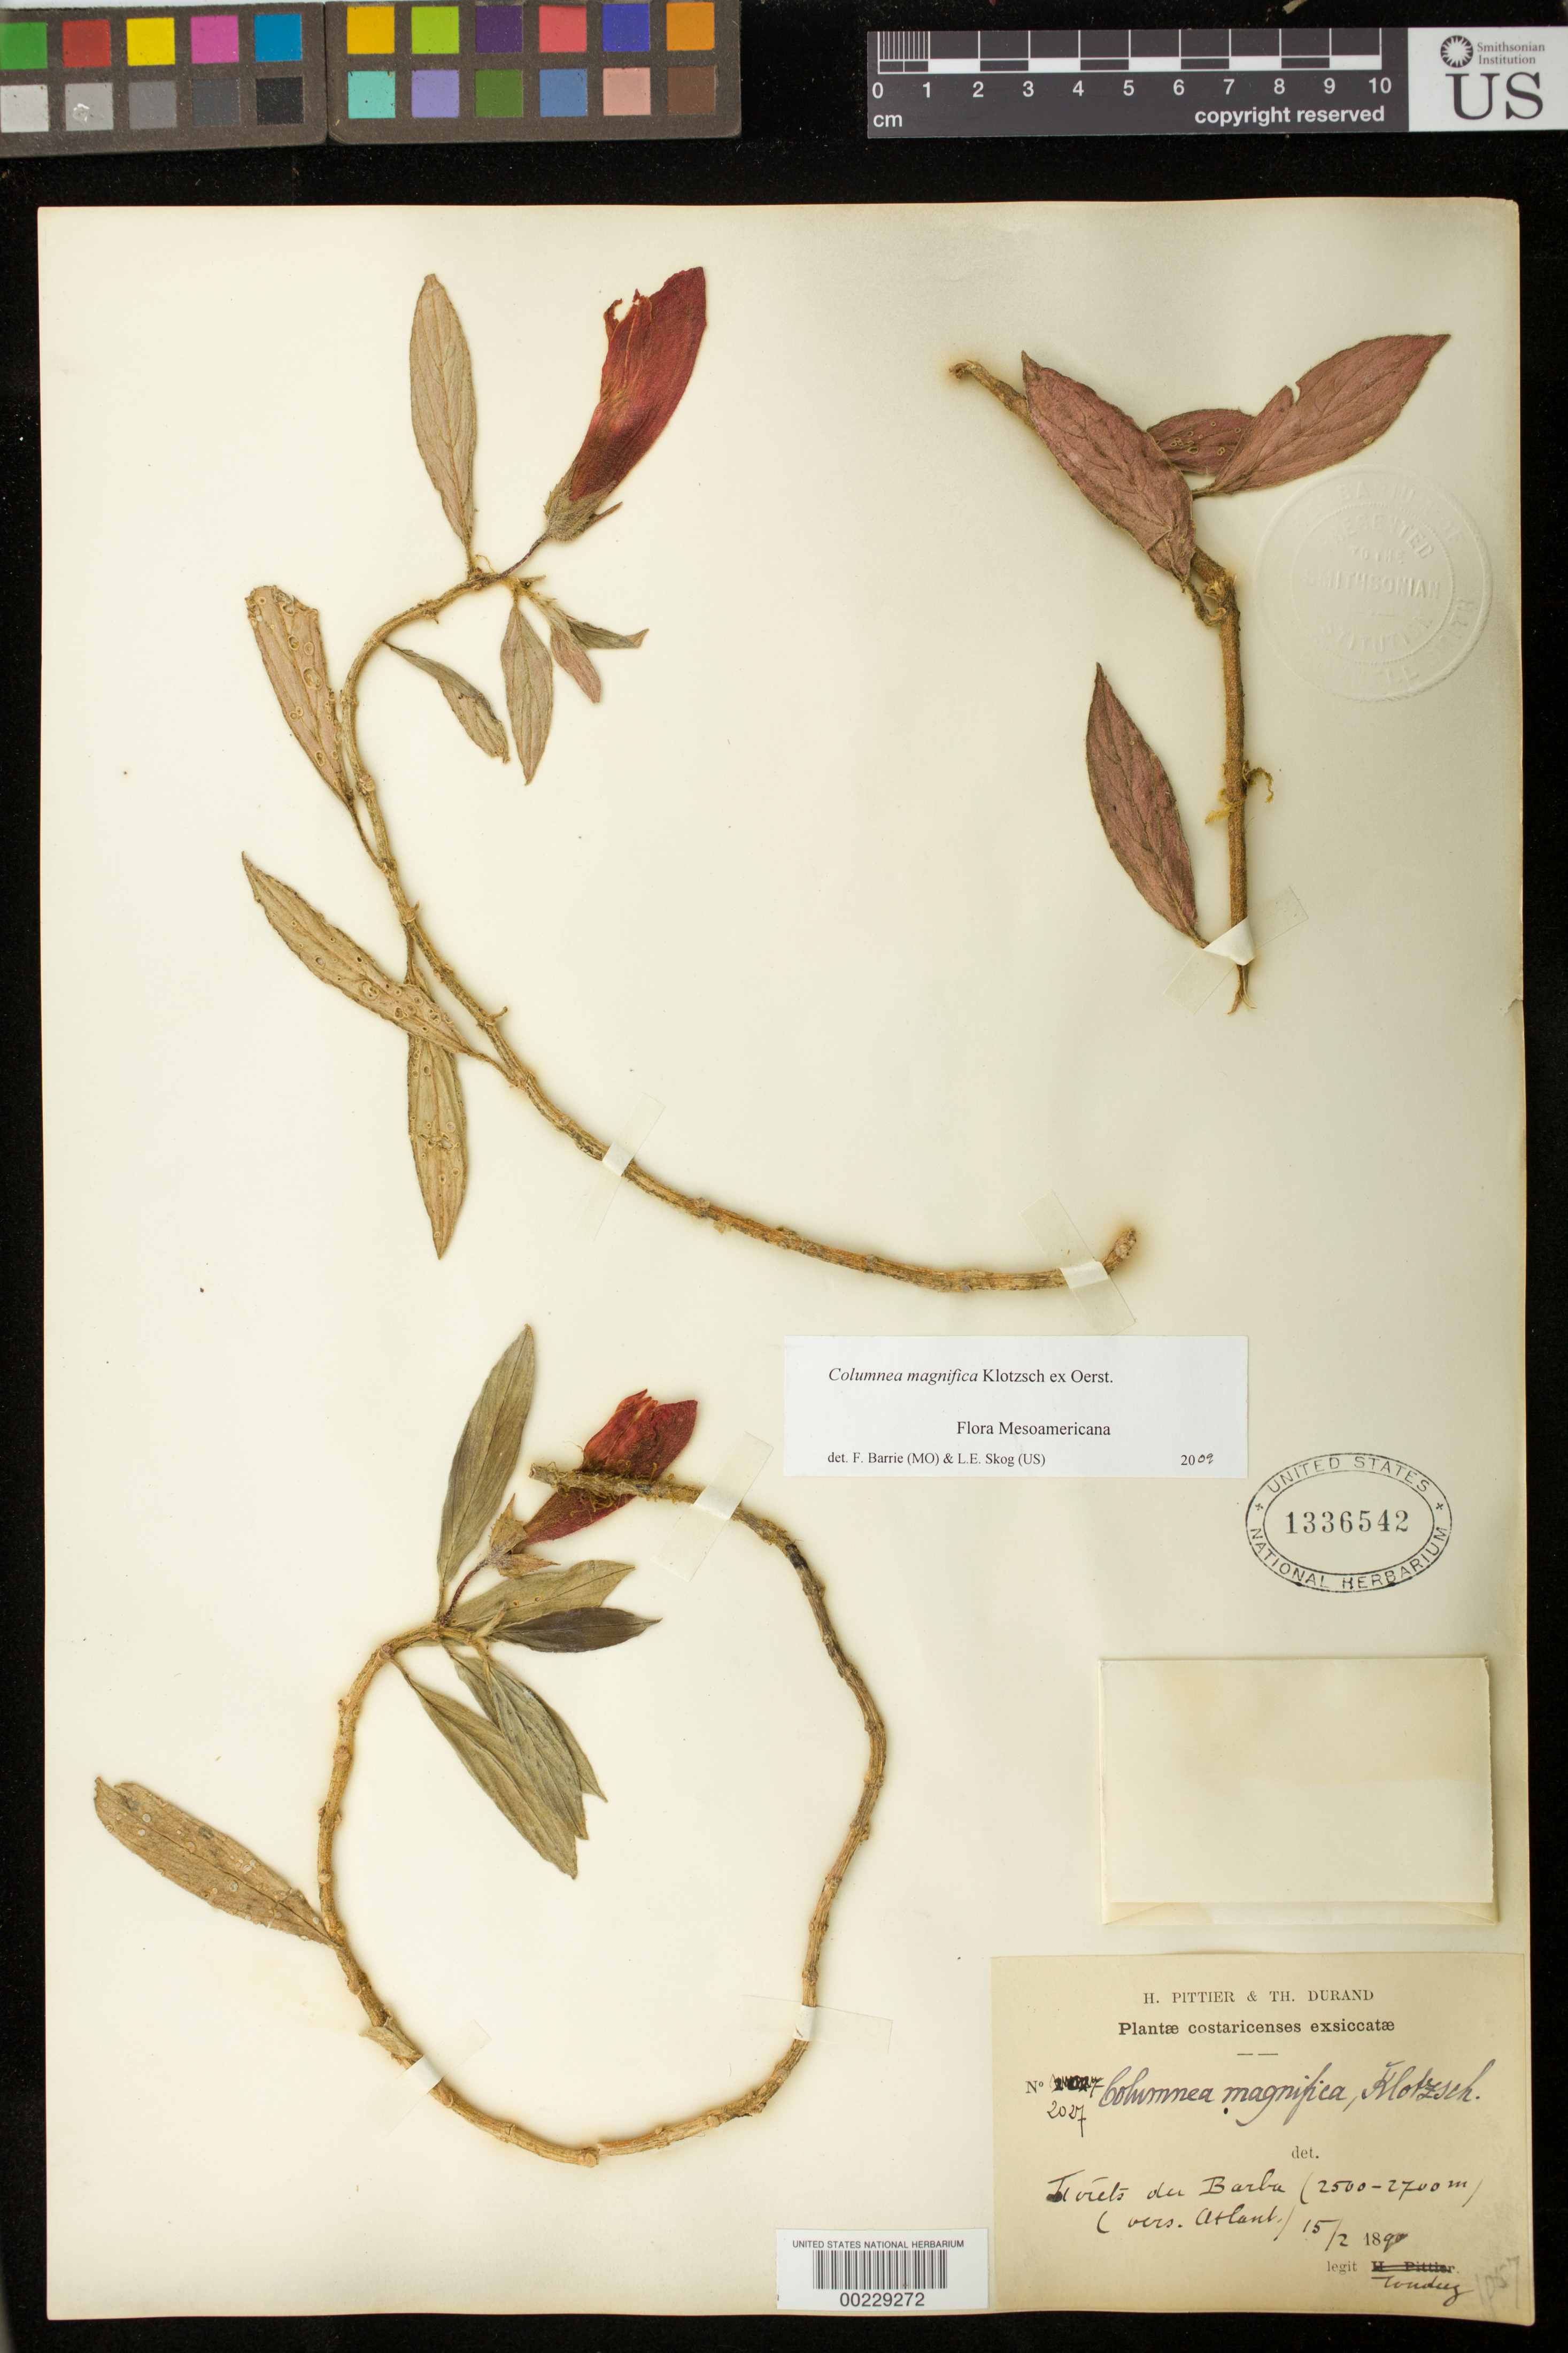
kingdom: Plantae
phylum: Tracheophyta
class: Magnoliopsida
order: Lamiales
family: Gesneriaceae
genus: Columnea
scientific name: Columnea magnifica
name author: Klotzsch ex Oerst.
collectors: A. Tonduz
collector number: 2027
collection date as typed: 15 Feb 189-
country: Costa Rica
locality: Barba (Atlantic slope)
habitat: Forests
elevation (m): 2500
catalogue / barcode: US 1336542